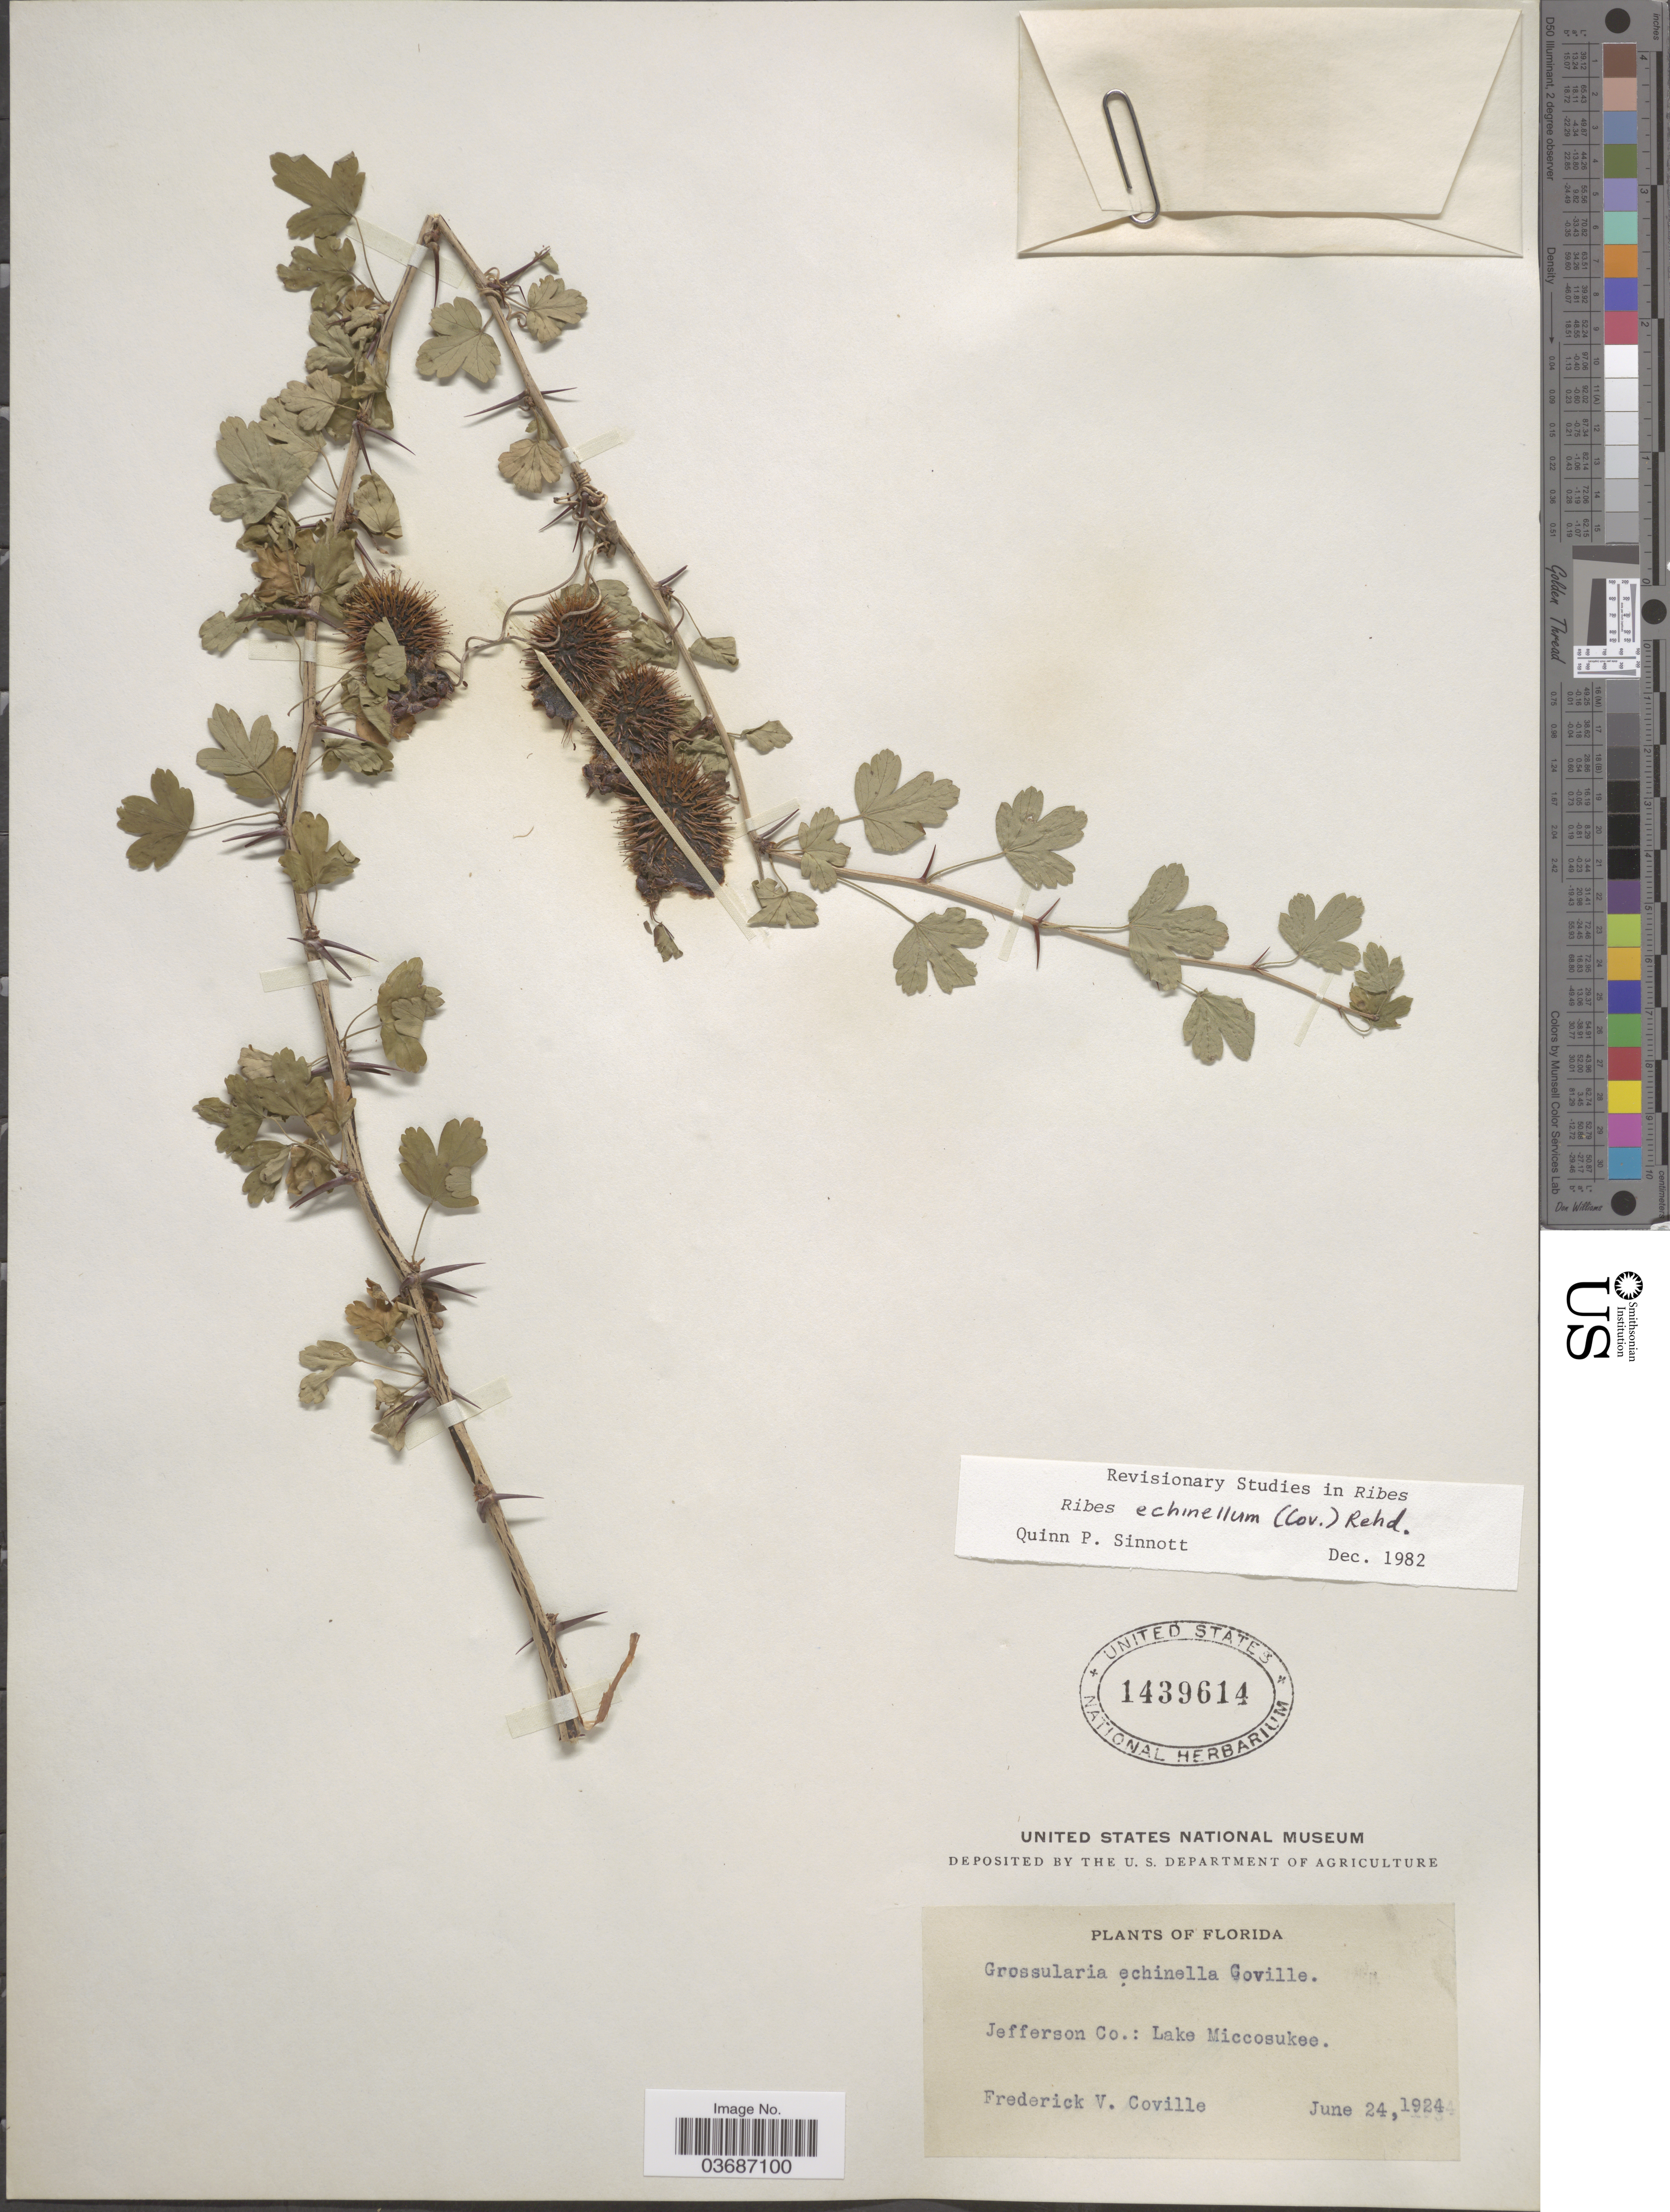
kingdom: Plantae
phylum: Tracheophyta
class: Magnoliopsida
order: Saxifragales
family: Grossulariaceae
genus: Ribes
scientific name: Ribes echinellum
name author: (Coville) Rehder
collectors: F. V. Coville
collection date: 1924-06-24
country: United States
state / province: Florida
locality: Jefferson Co.: Lake Miccosukee.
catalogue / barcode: US 1439614